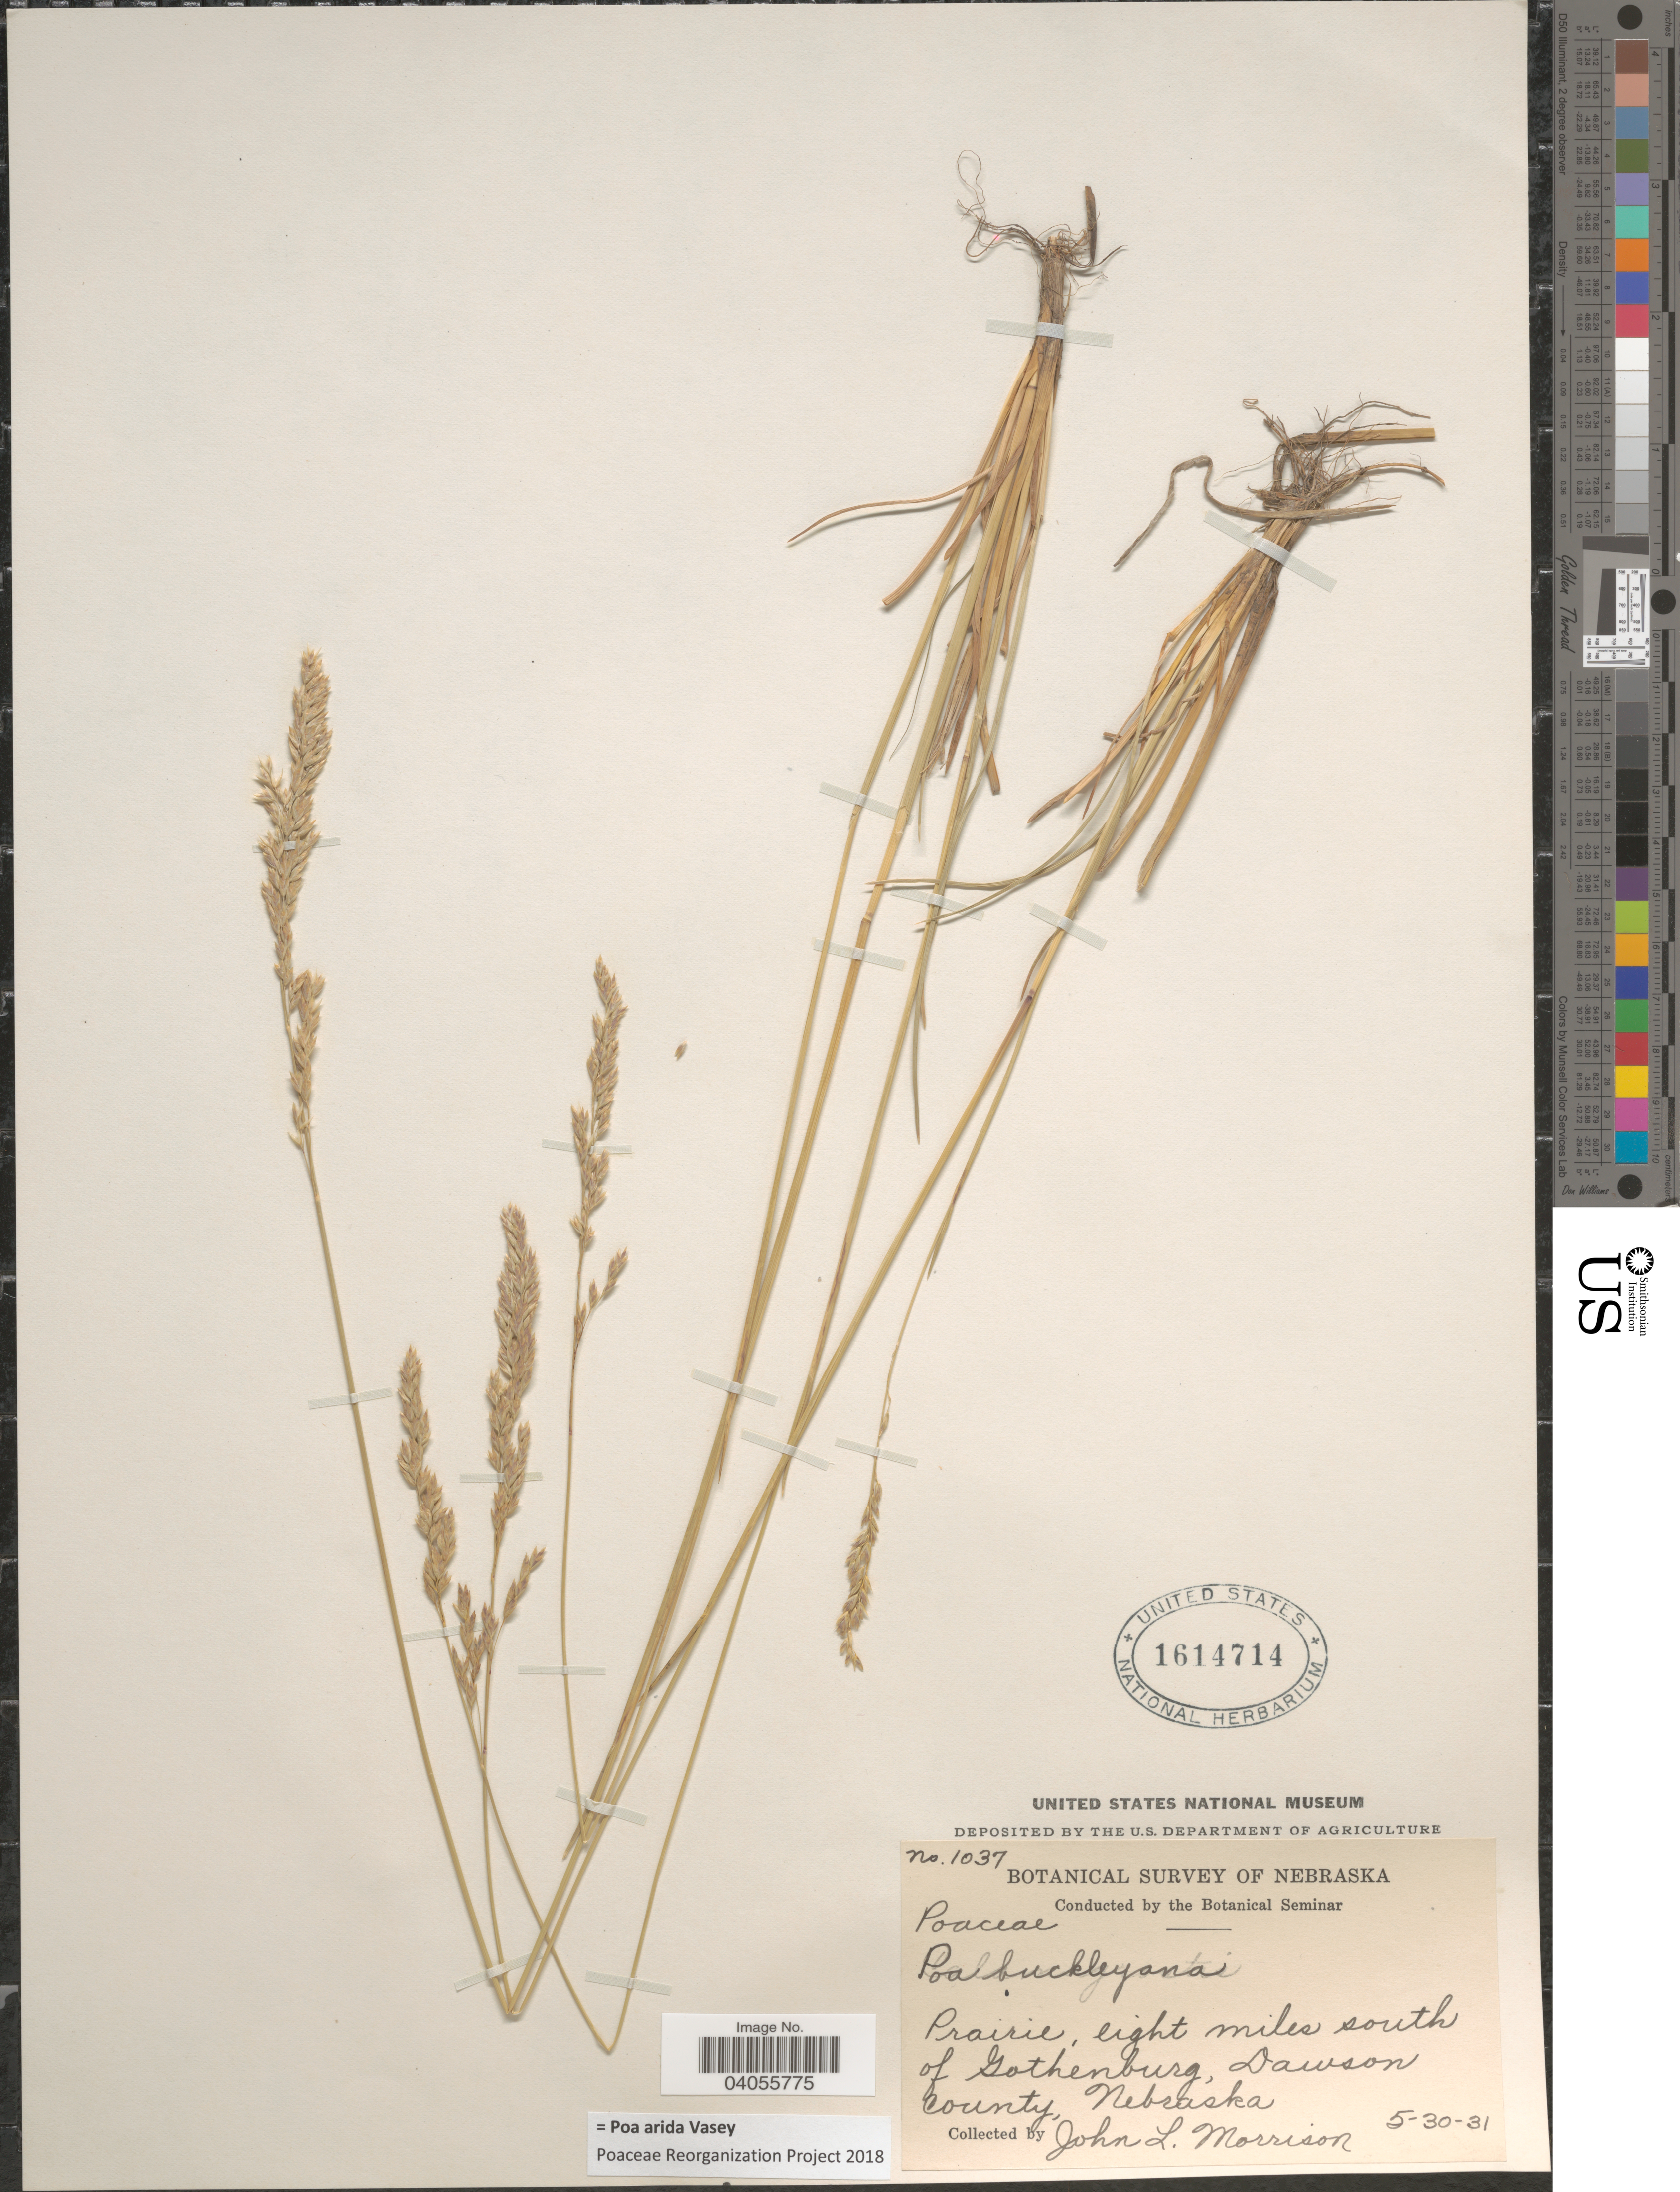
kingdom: Plantae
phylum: Tracheophyta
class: Liliopsida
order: Poales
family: Poaceae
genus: Poa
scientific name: Poa arida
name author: Vasey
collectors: J. Morrison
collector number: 1037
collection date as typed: Transcribed d/m/y: 30/5/31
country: United States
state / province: Nebraska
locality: Prairie, eight miles south of Gothenburg, Dawson County.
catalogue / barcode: US 1614714